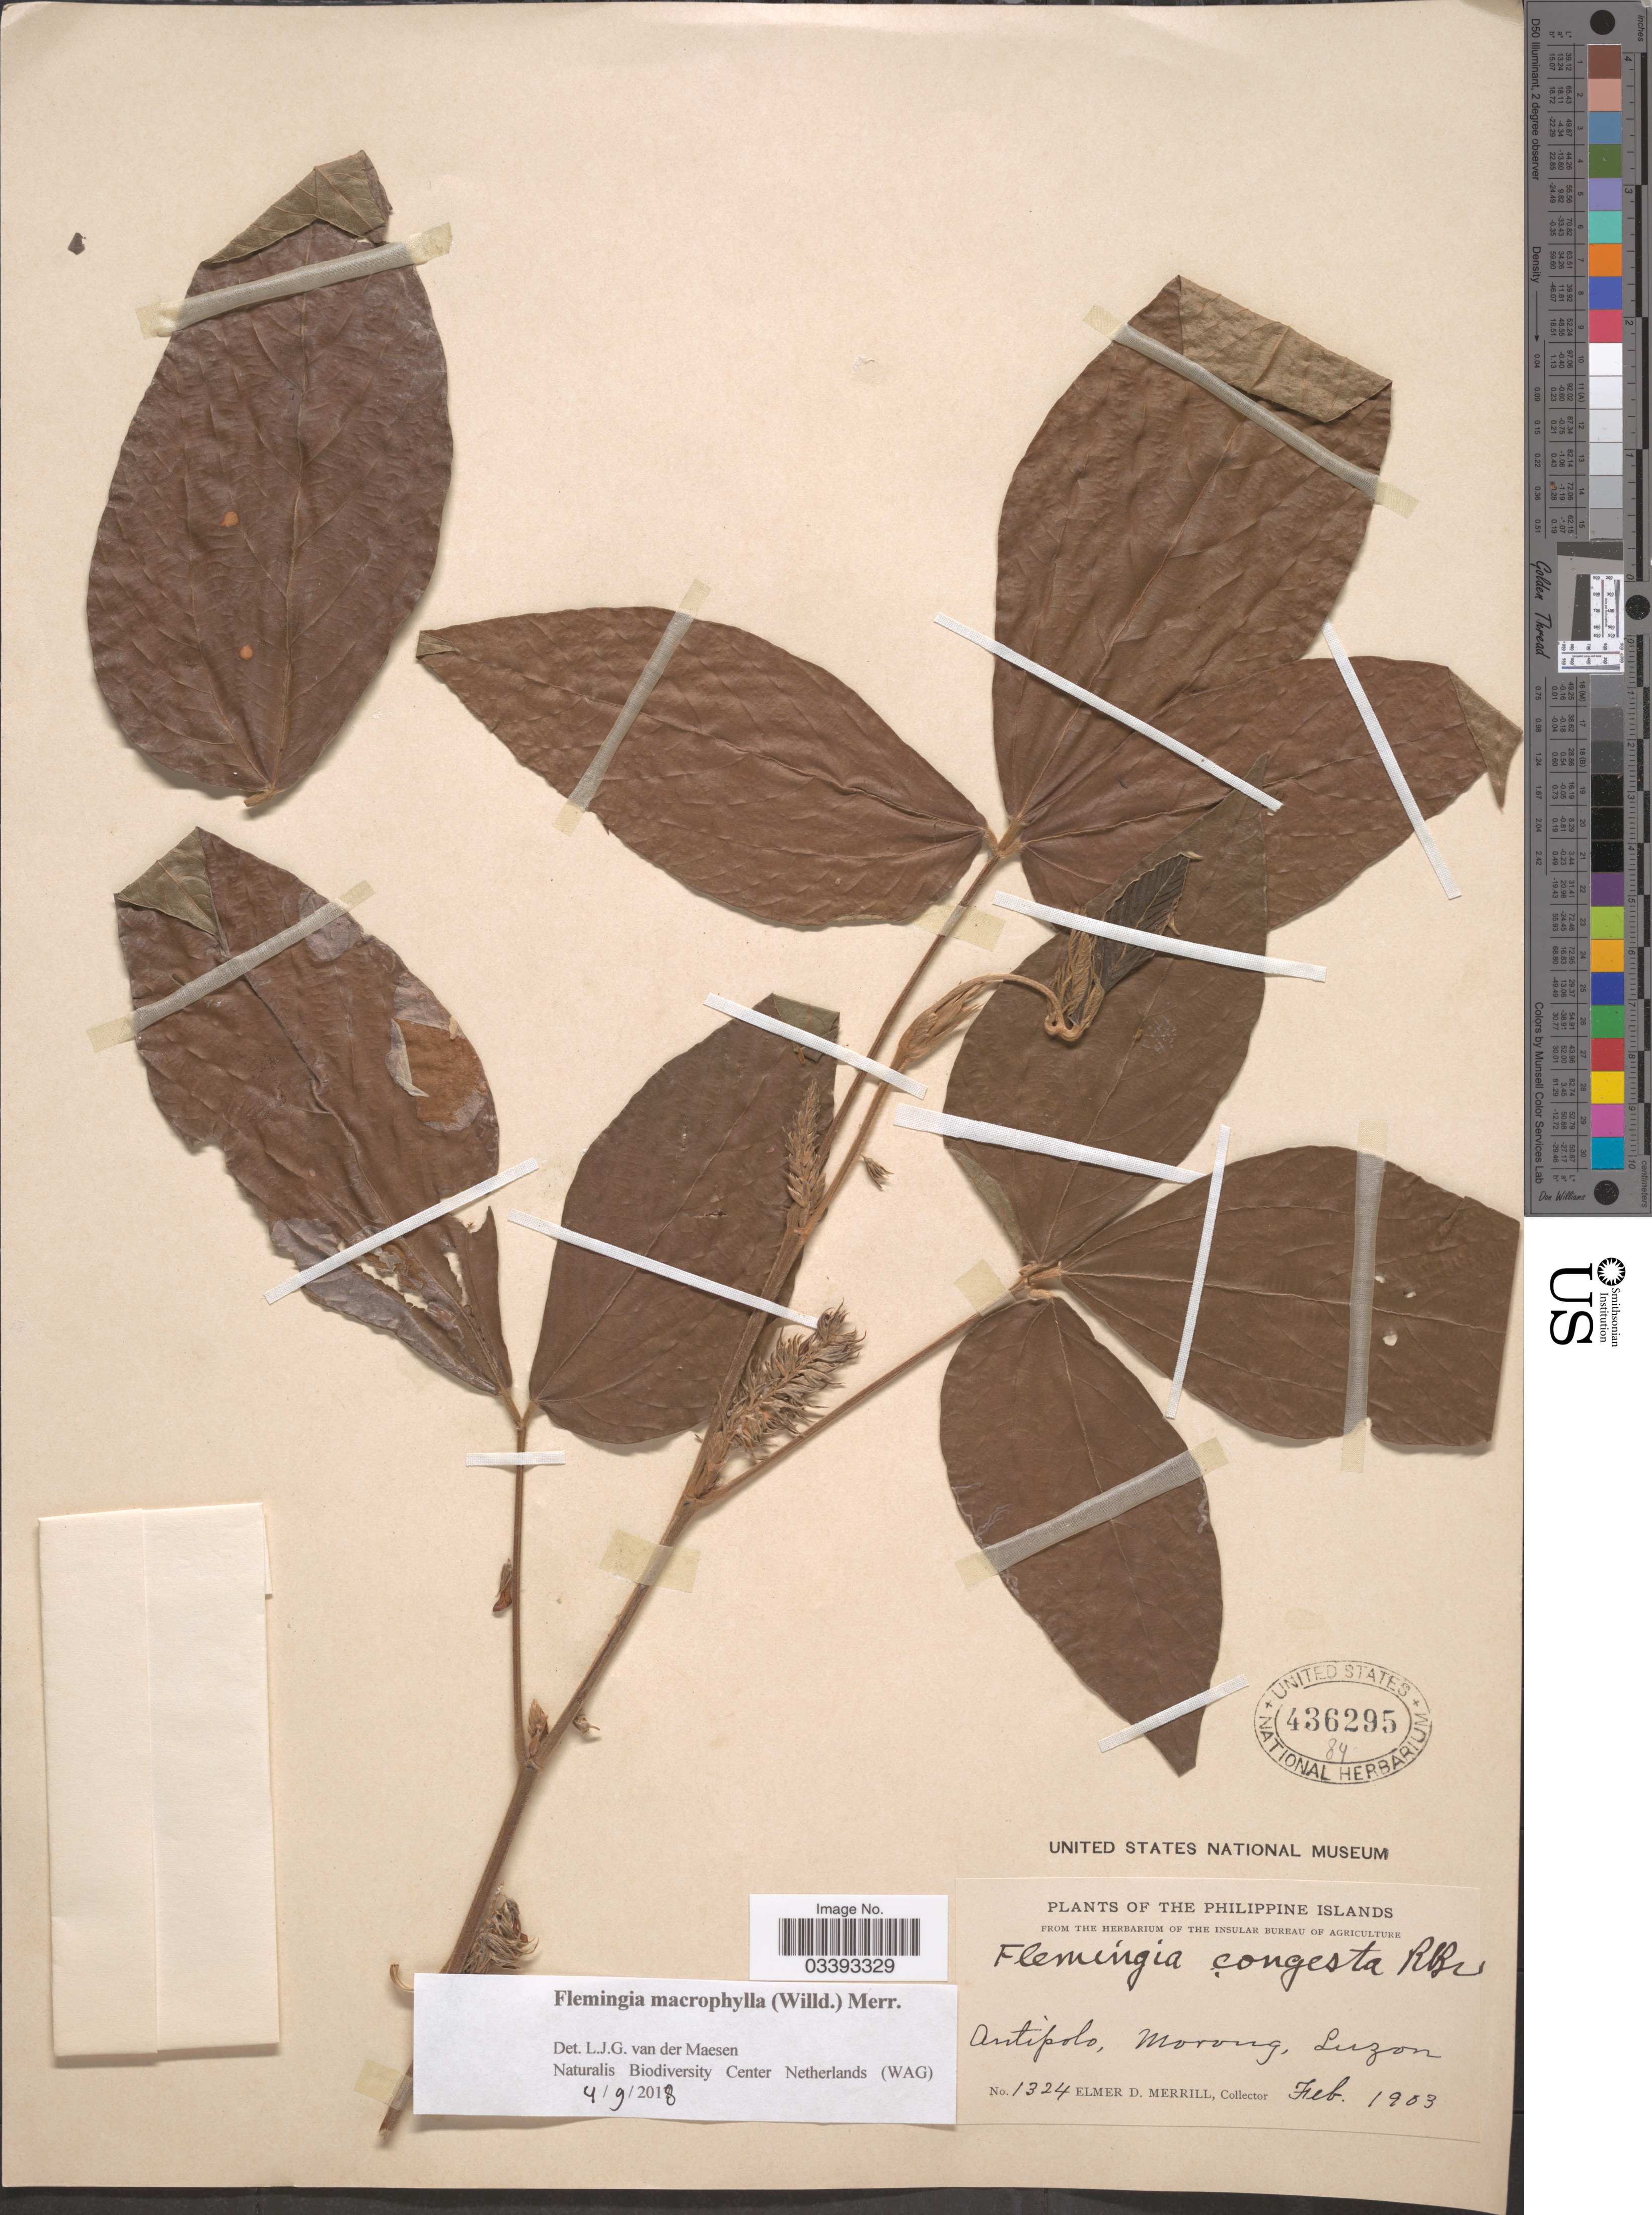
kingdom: Plantae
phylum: Tracheophyta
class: Magnoliopsida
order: Fabales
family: Fabaceae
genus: Flemingia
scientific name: Flemingia macrophylla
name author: (Willd.) Kuntze ex Merr.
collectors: E. D. Merrill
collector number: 1324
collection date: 1903-02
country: Philippines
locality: Antipolo, Morong, Luzon.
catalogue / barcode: US 436295